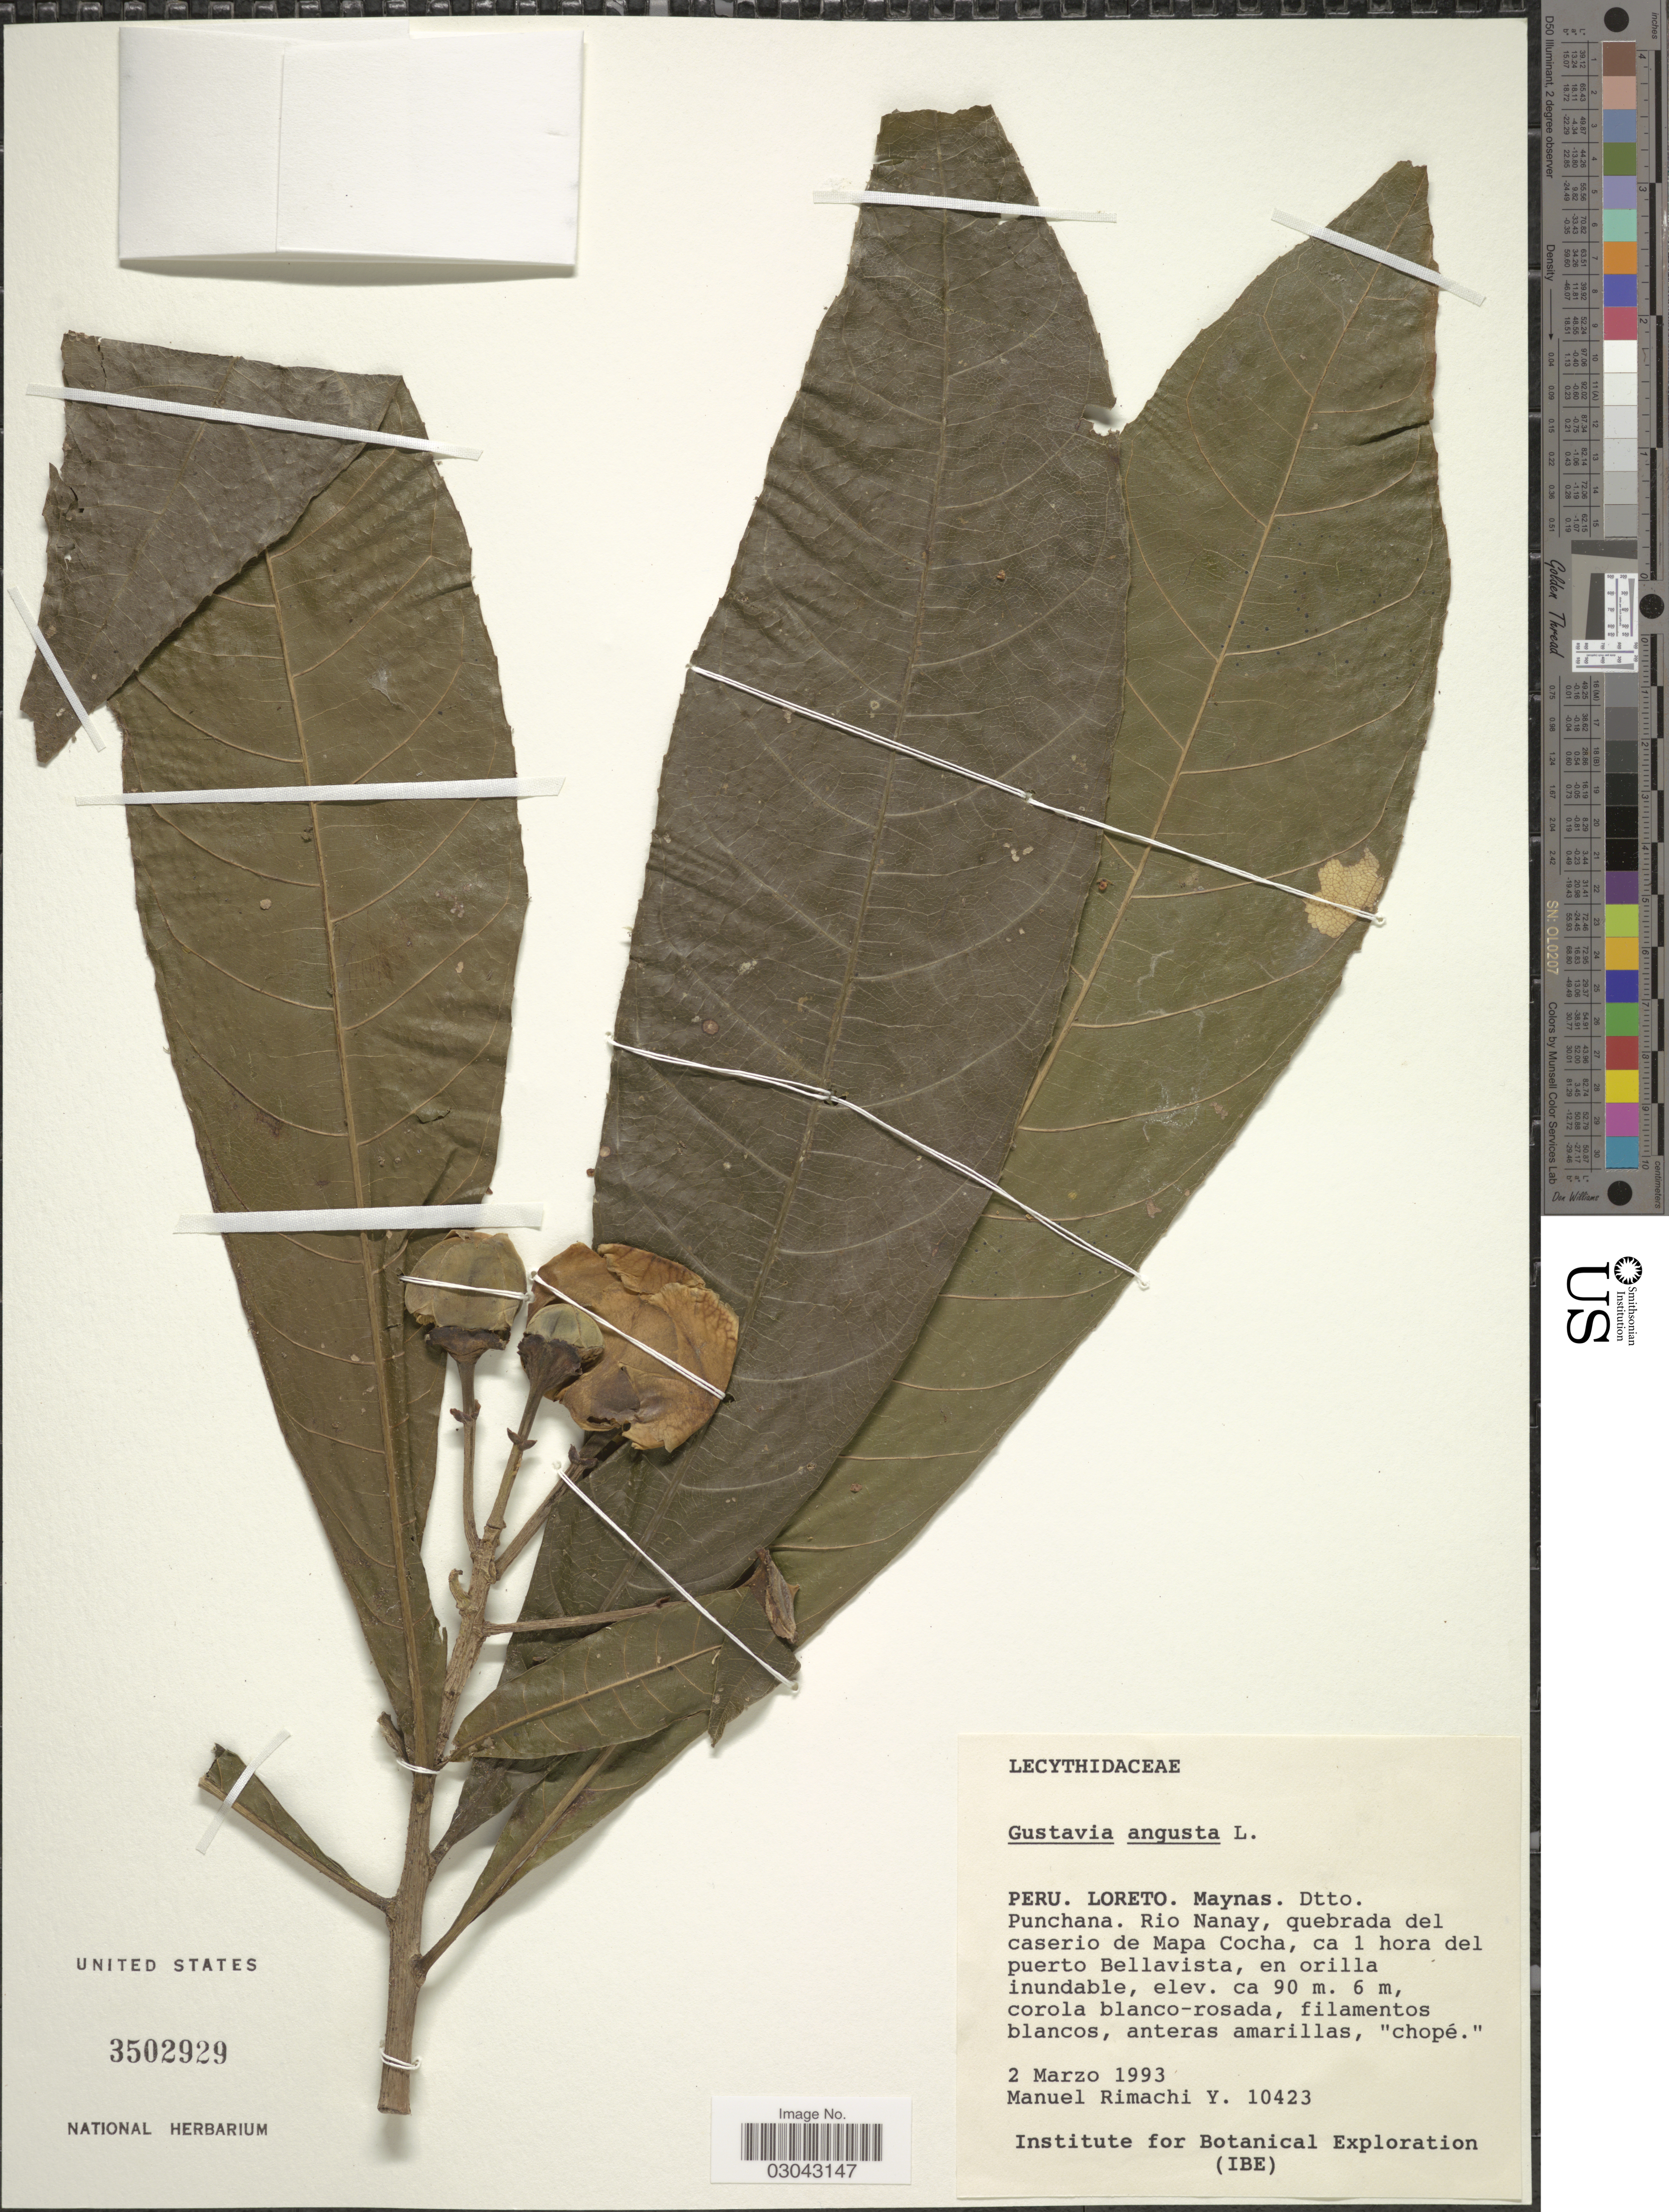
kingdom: Plantae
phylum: Tracheophyta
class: Magnoliopsida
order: Ericales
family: Lecythidaceae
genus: Gustavia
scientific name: Gustavia augusta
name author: L.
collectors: M. Rimachi Y.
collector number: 10423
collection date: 1993-03-02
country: Peru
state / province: Loreto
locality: Maynas. Dtto. Punchana. Rio Nanay, quebrada del caserio de Mapa Cocha, ca 1 hora del puerto Bellavista.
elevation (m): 90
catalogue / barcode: US 3502929